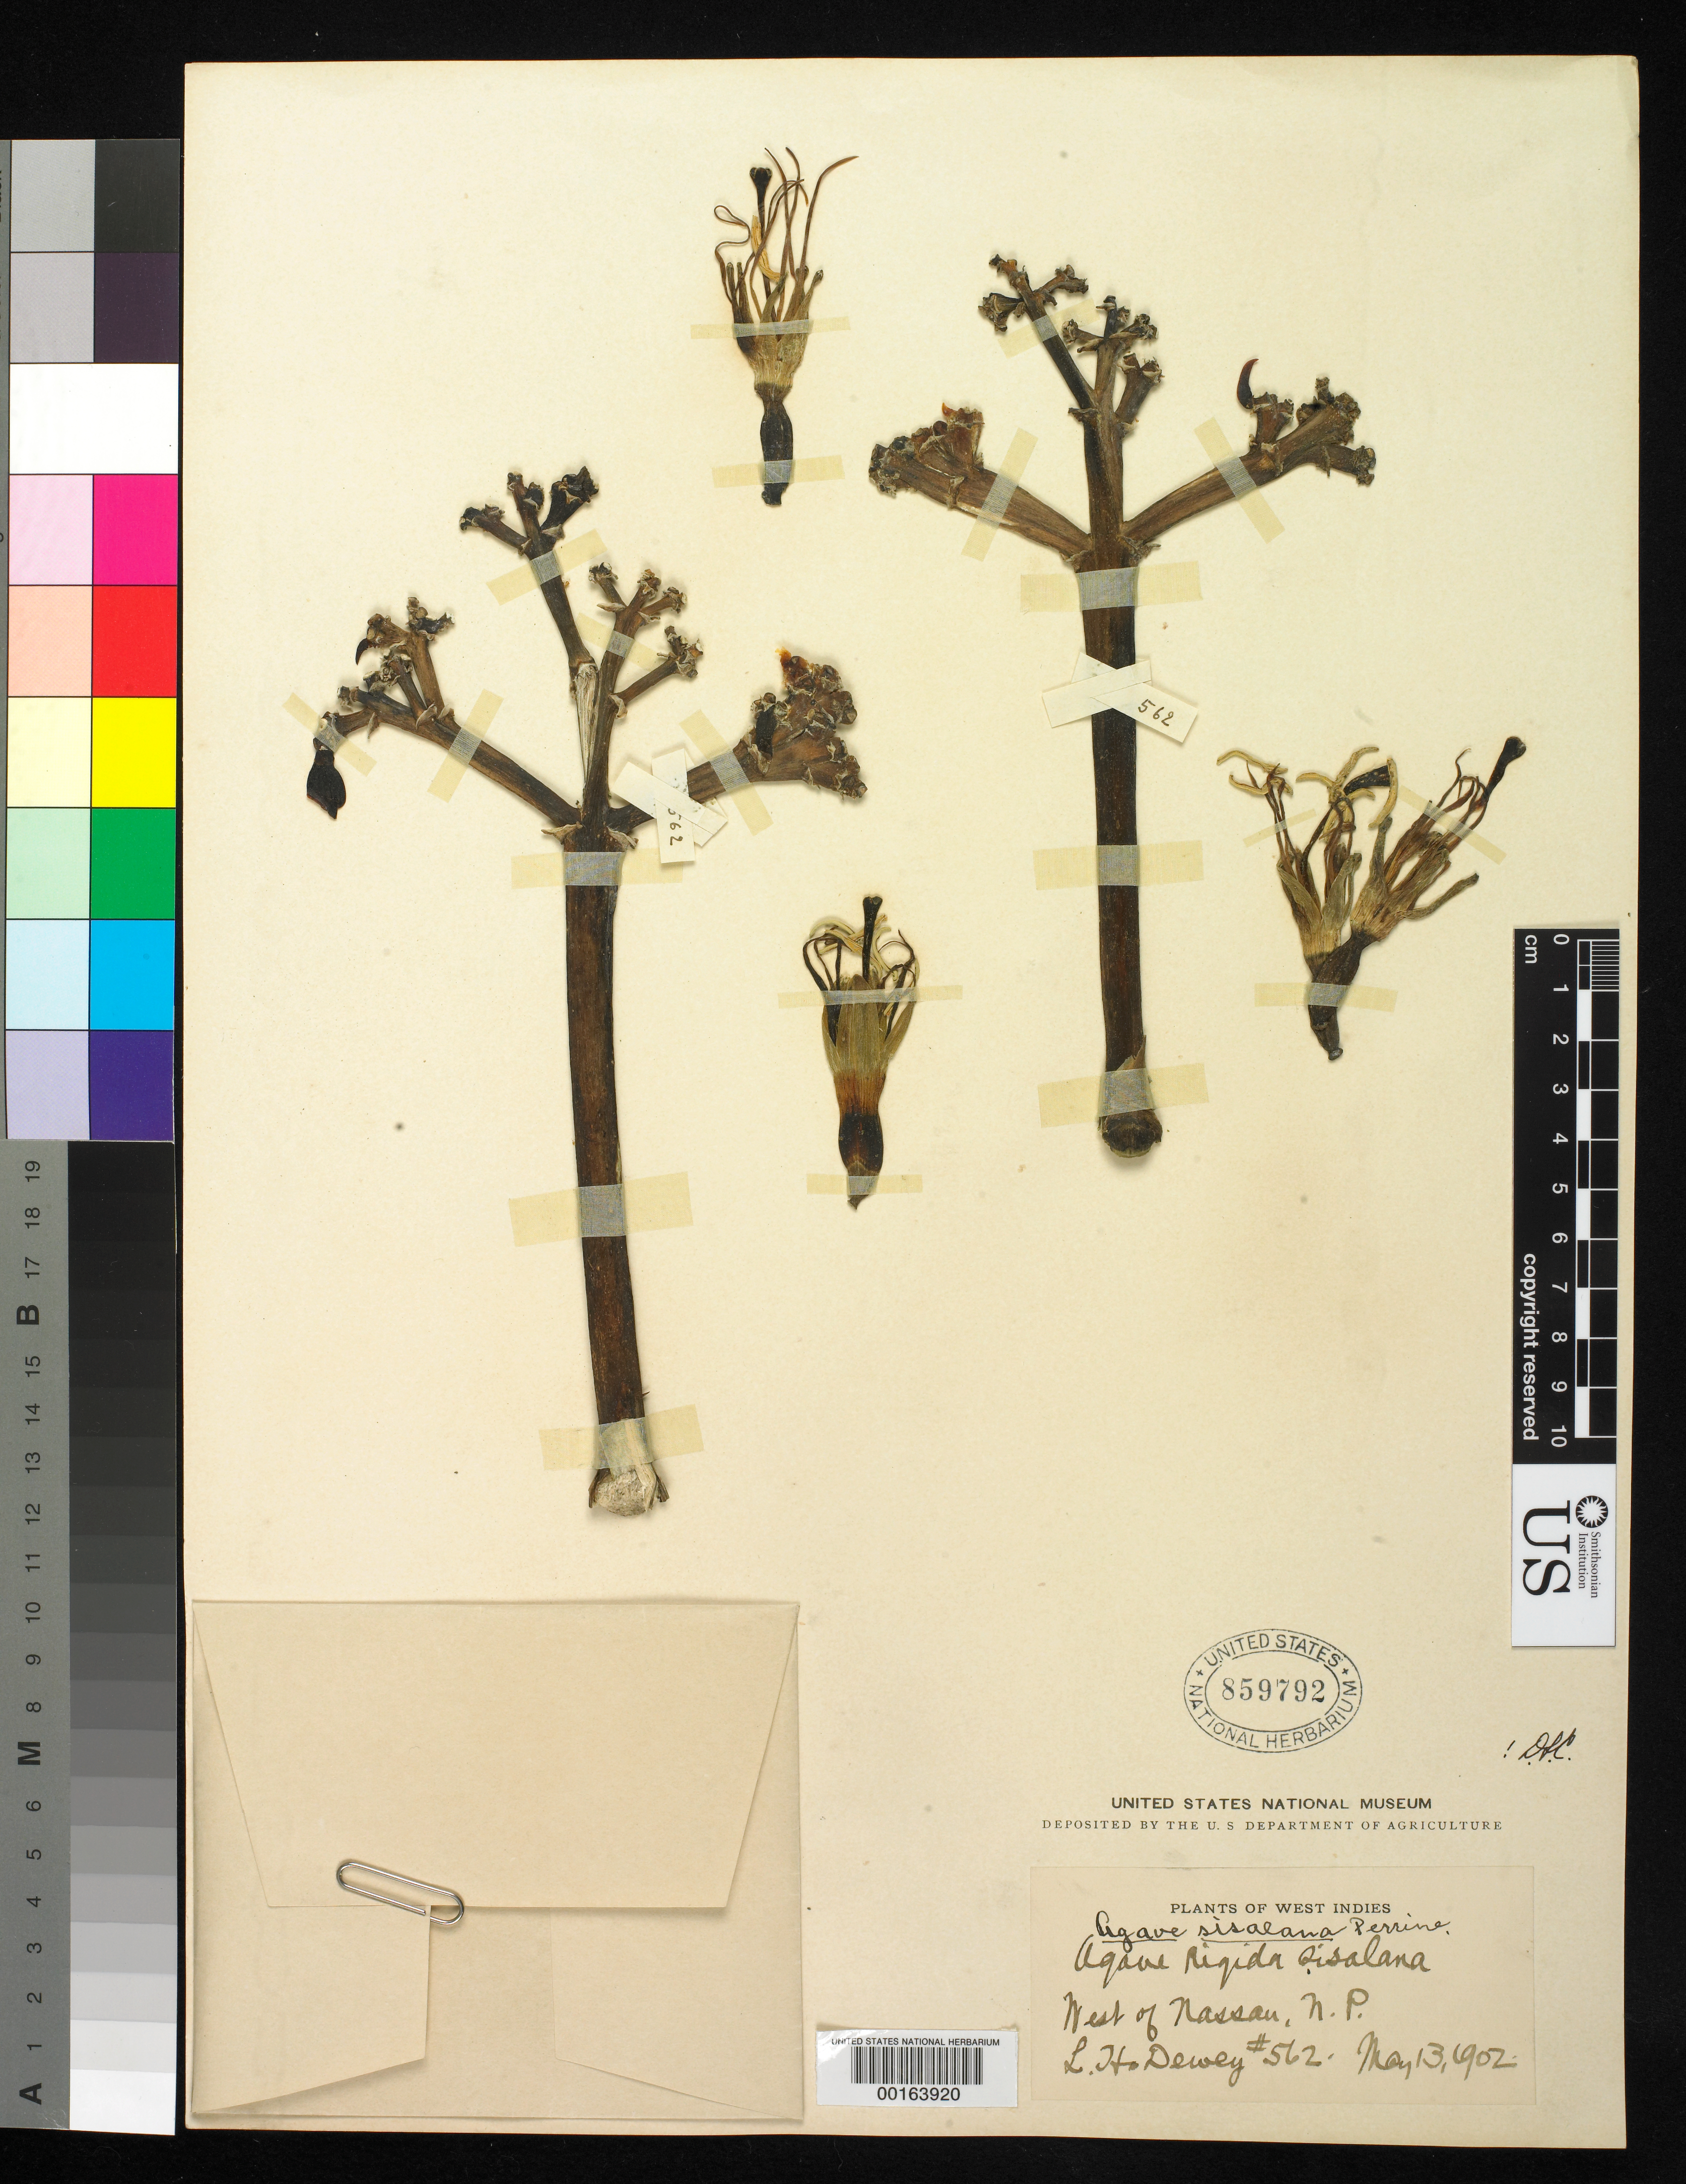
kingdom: Plantae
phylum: Tracheophyta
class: Liliopsida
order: Asparagales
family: Asparagaceae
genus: Agave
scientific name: Agave sisalana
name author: Perrine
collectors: L. H. Dewey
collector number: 562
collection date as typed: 13 May 1902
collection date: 1902-05-13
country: Bahamas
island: New Providence Island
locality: W of nassau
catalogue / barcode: US 859792